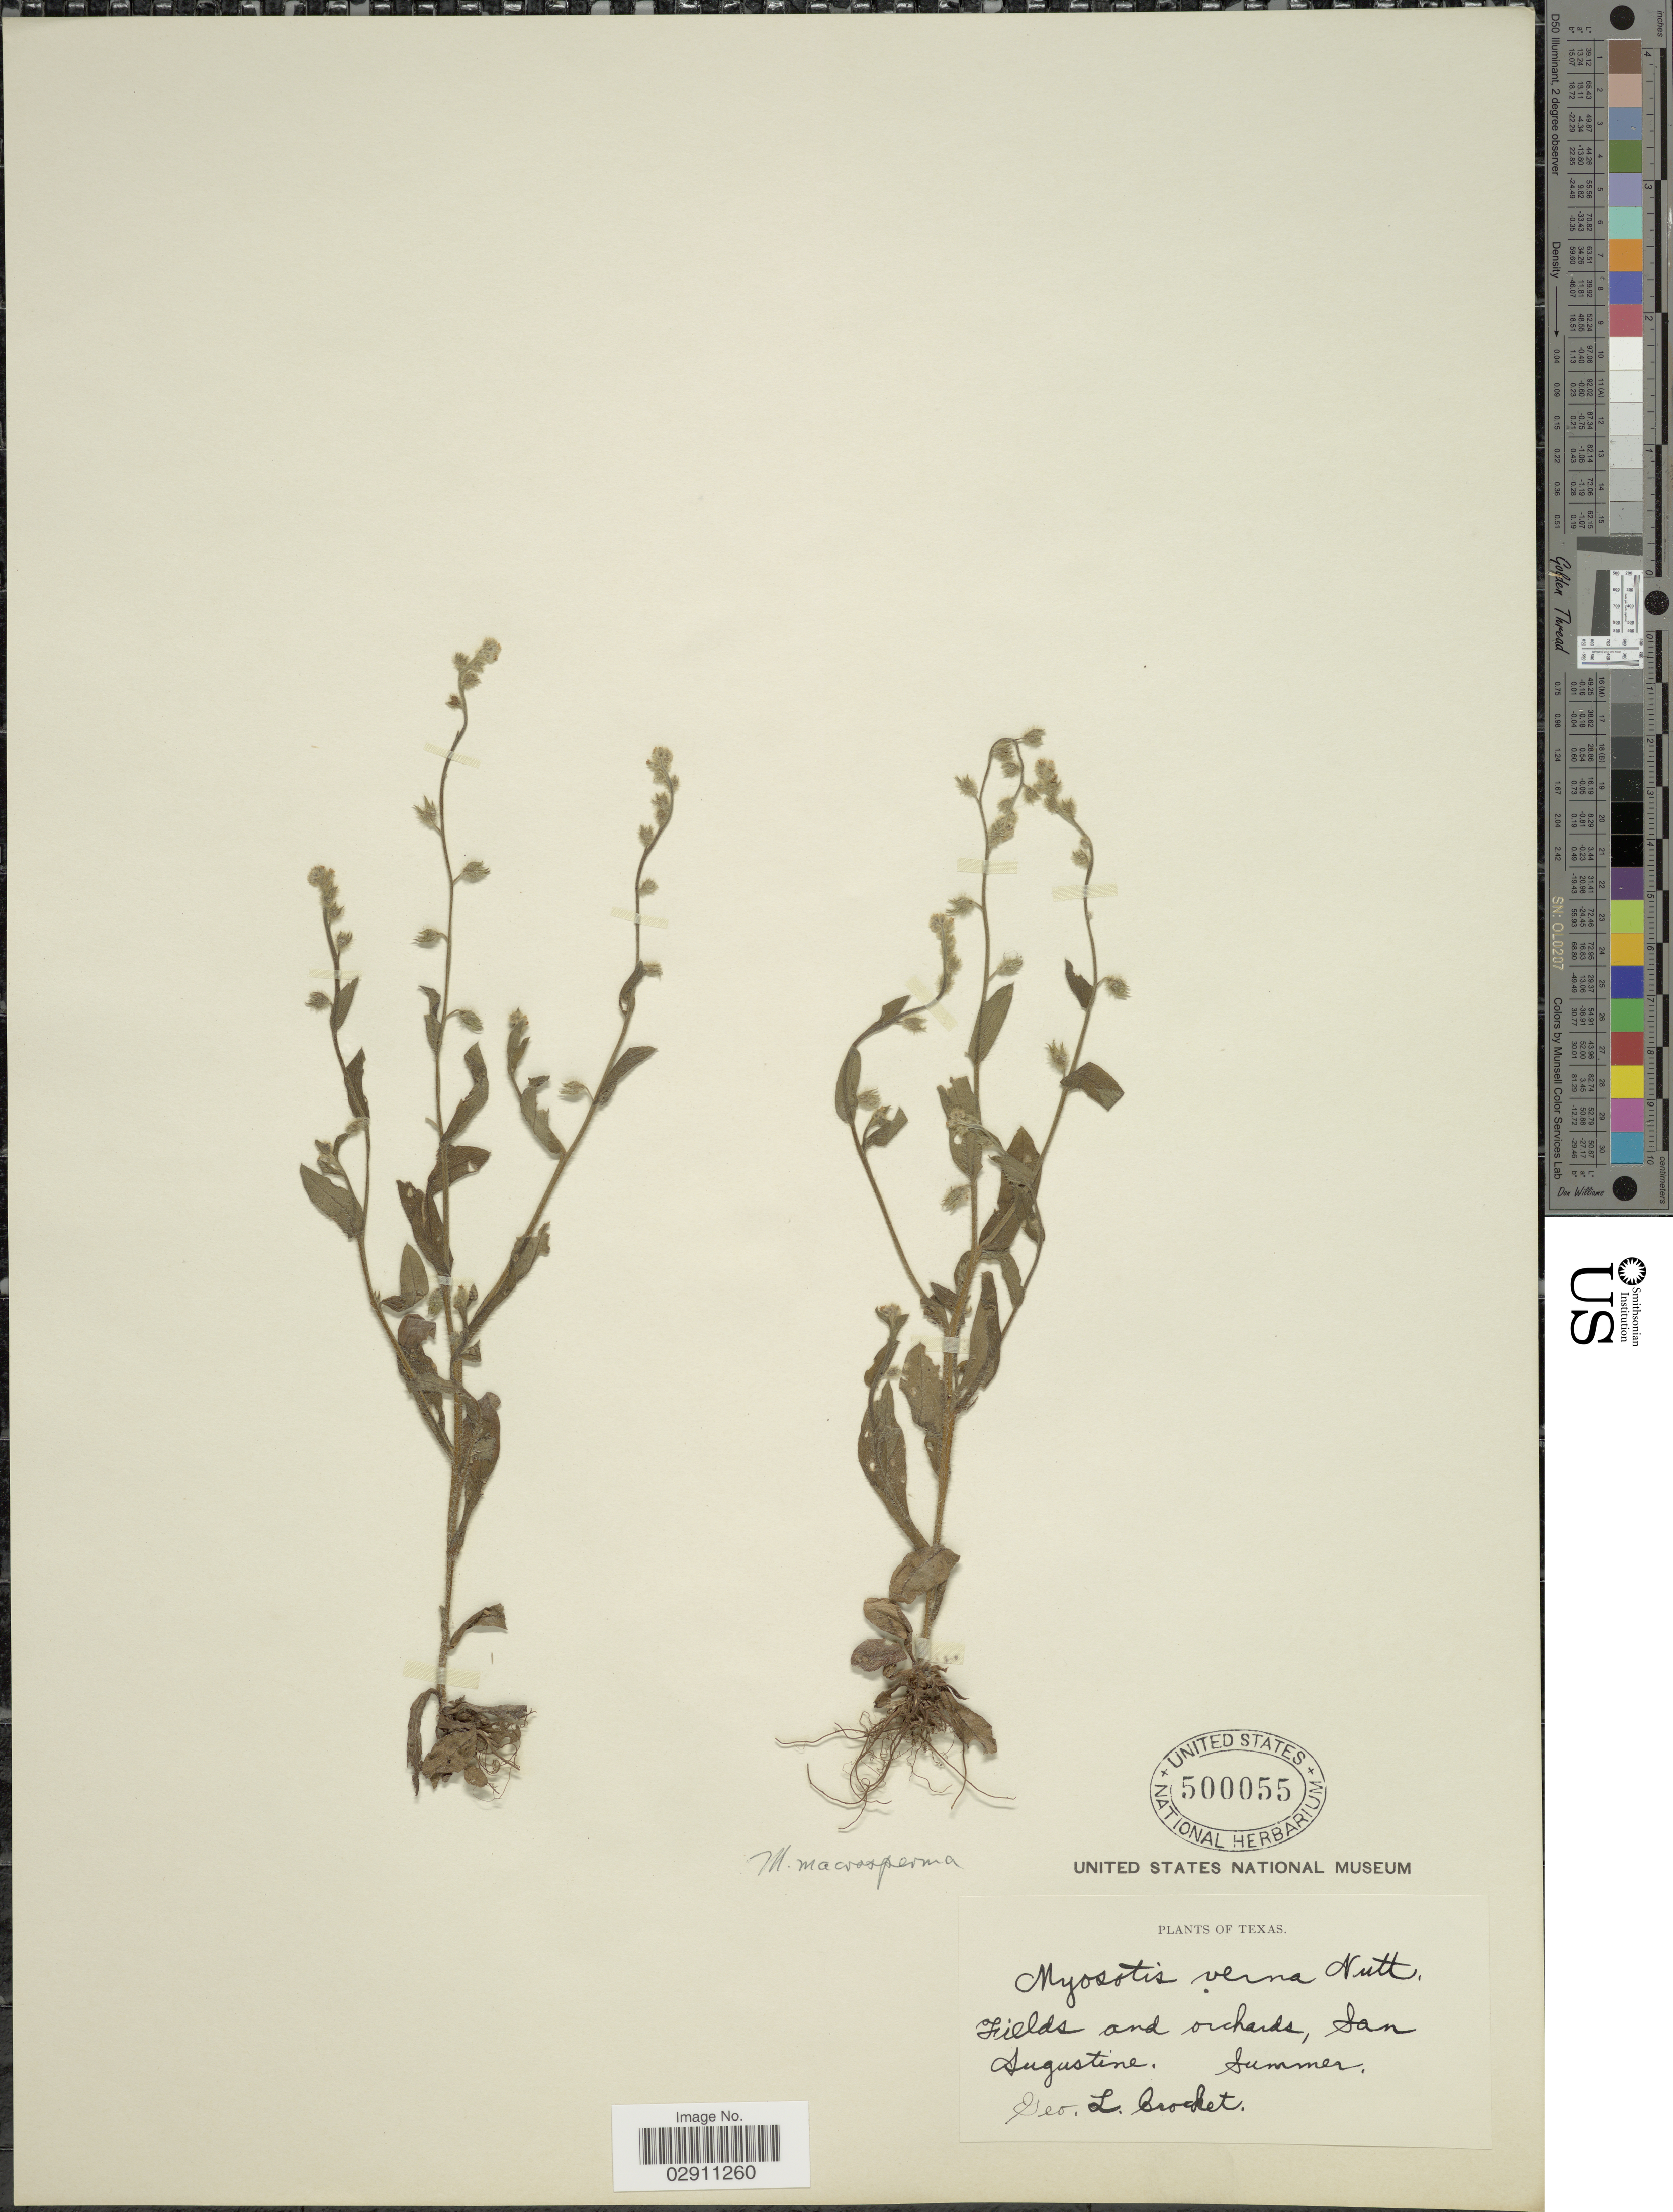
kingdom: Plantae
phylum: Tracheophyta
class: Magnoliopsida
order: Boraginales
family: Boraginaceae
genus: Myosotis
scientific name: Myosotis verna var. macrosperma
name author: (Engelm.) Chapm.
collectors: G. Crocket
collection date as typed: Summer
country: United States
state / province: Texas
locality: Fields and orchards, San Augustine.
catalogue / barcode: US 500055